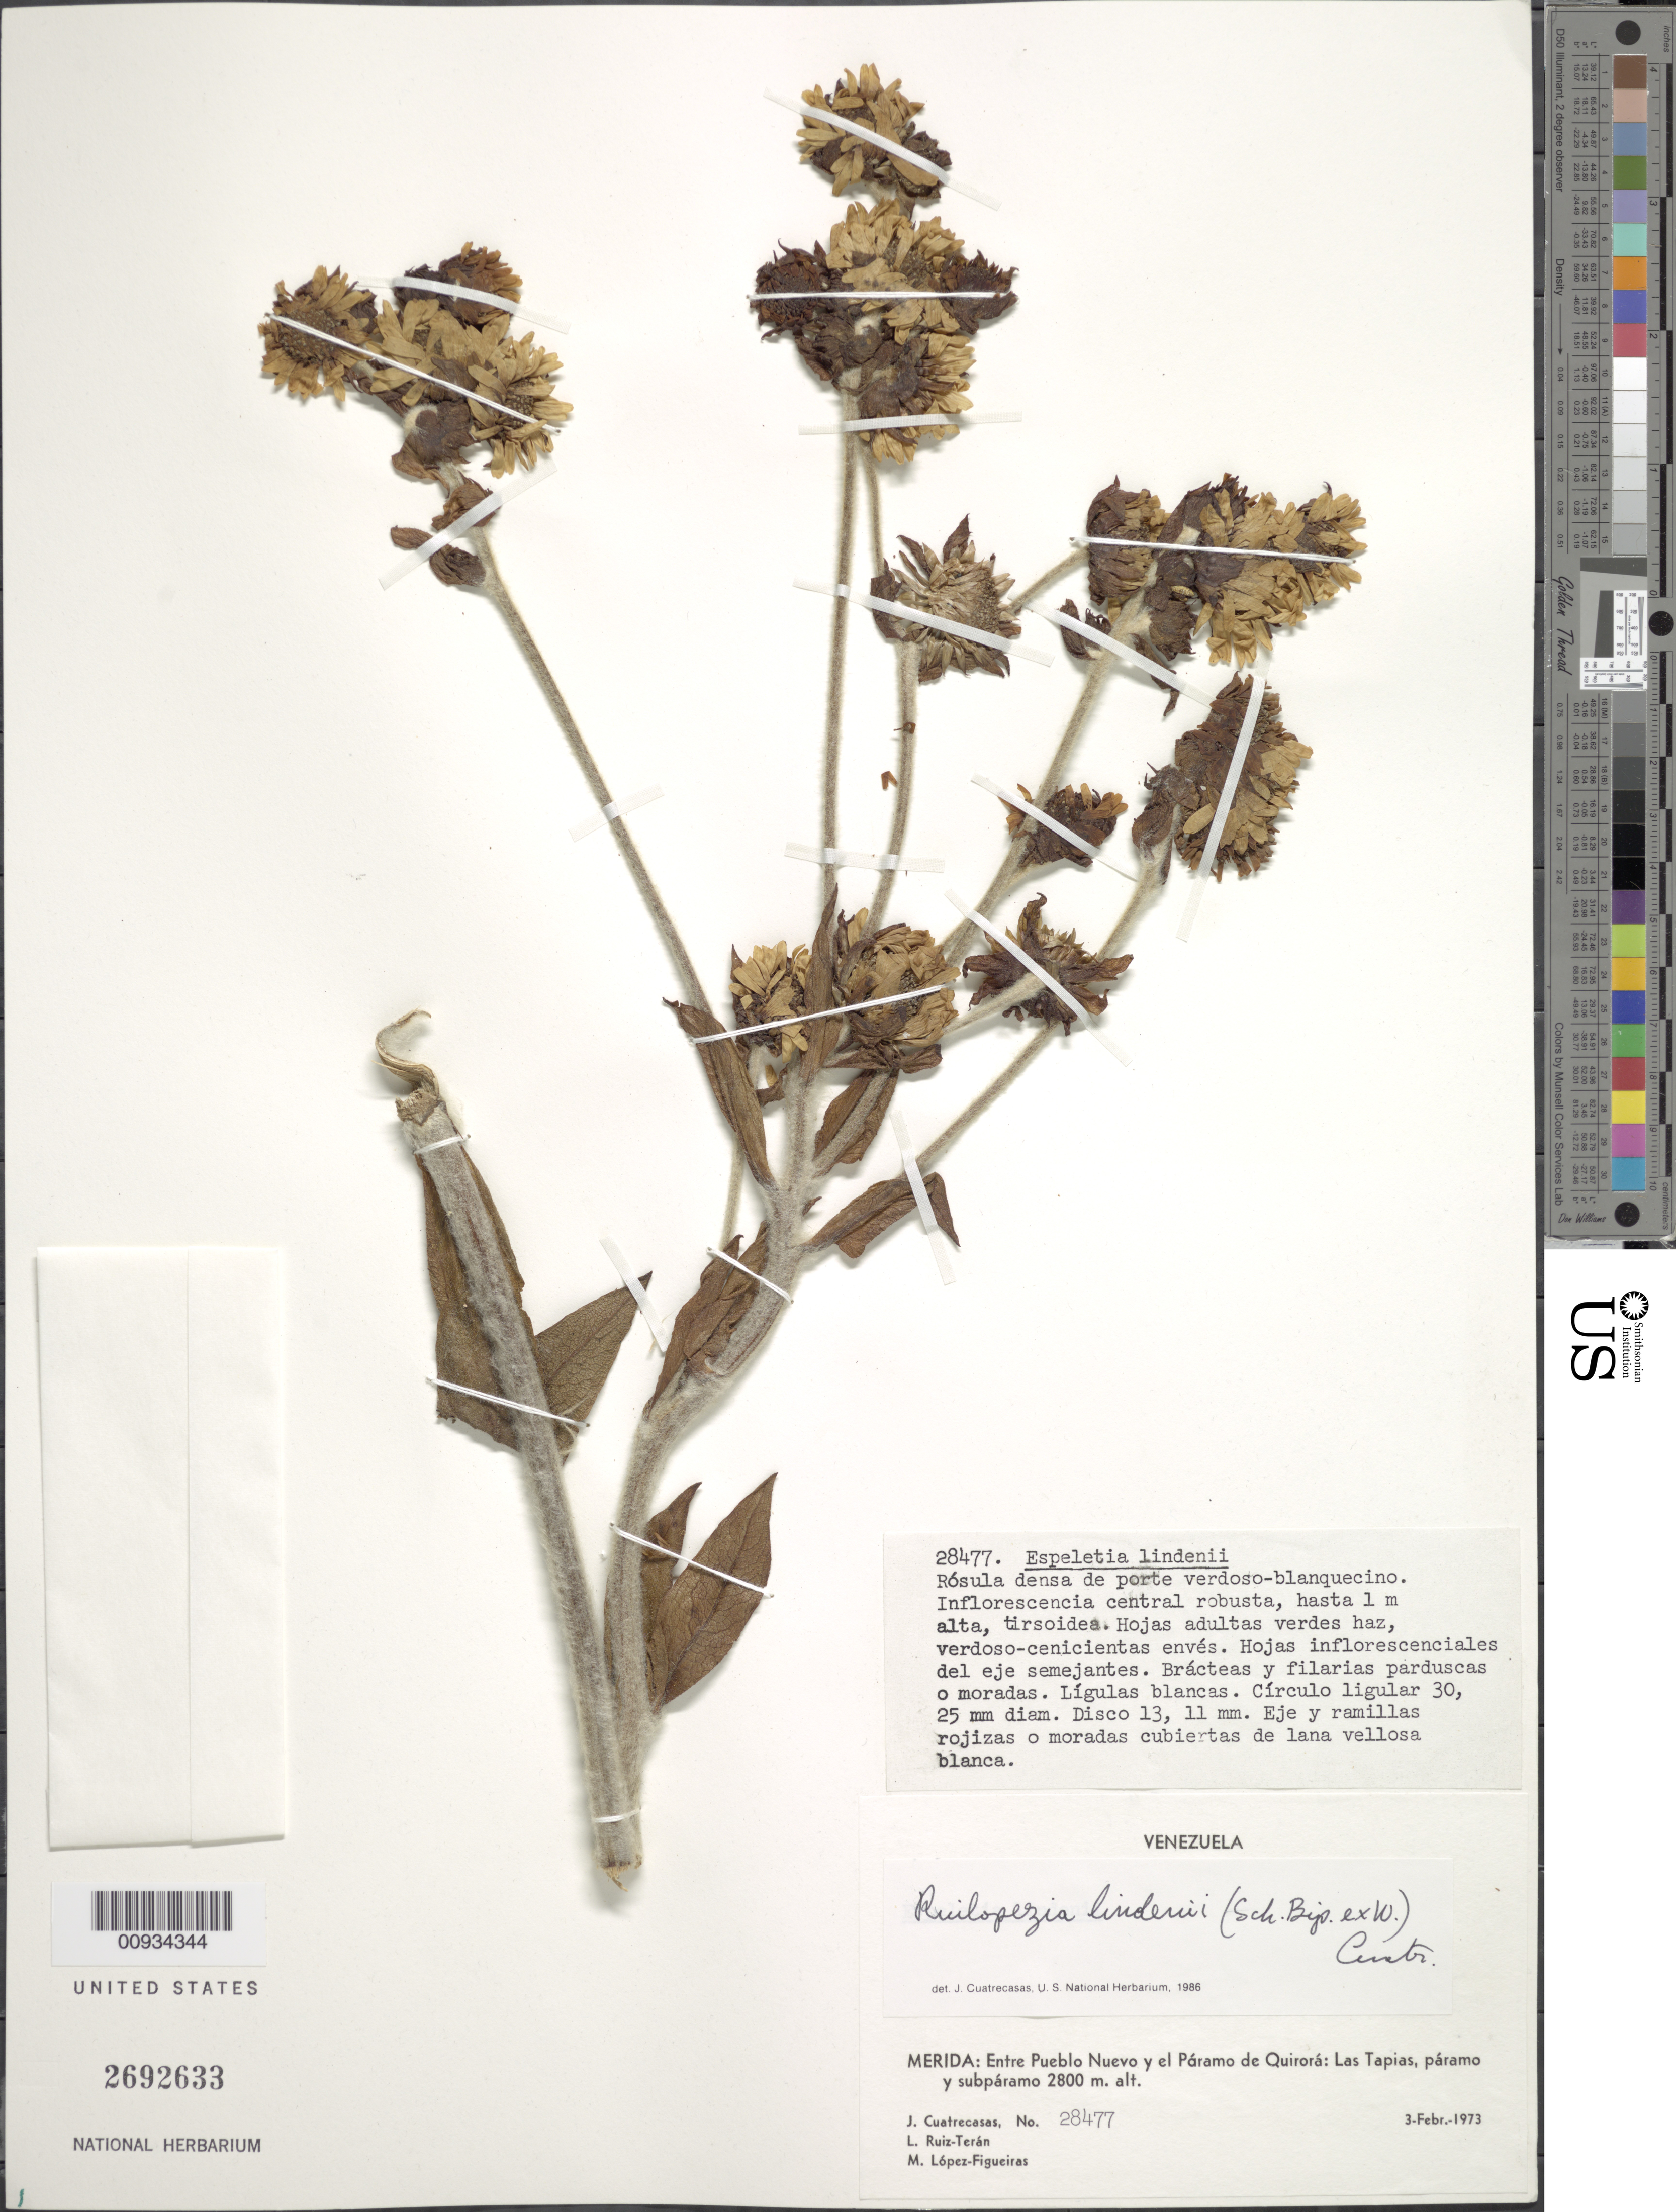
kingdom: Plantae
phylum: Tracheophyta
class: Magnoliopsida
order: Asterales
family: Asteraceae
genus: Ruilopezia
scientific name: Ruilopezia lindenii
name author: (Sch. Bip. ex Wedd.) Cuatrec.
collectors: J. Cuatrecasas, L. E. Ruíz-Terán & M. López Figueiras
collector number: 28477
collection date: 1973-02-03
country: Venezuela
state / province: Mérida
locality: Entre Pueblo Nuevo y Páramo de Quirorá: Las Tapias.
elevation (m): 2800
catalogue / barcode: US 2692633